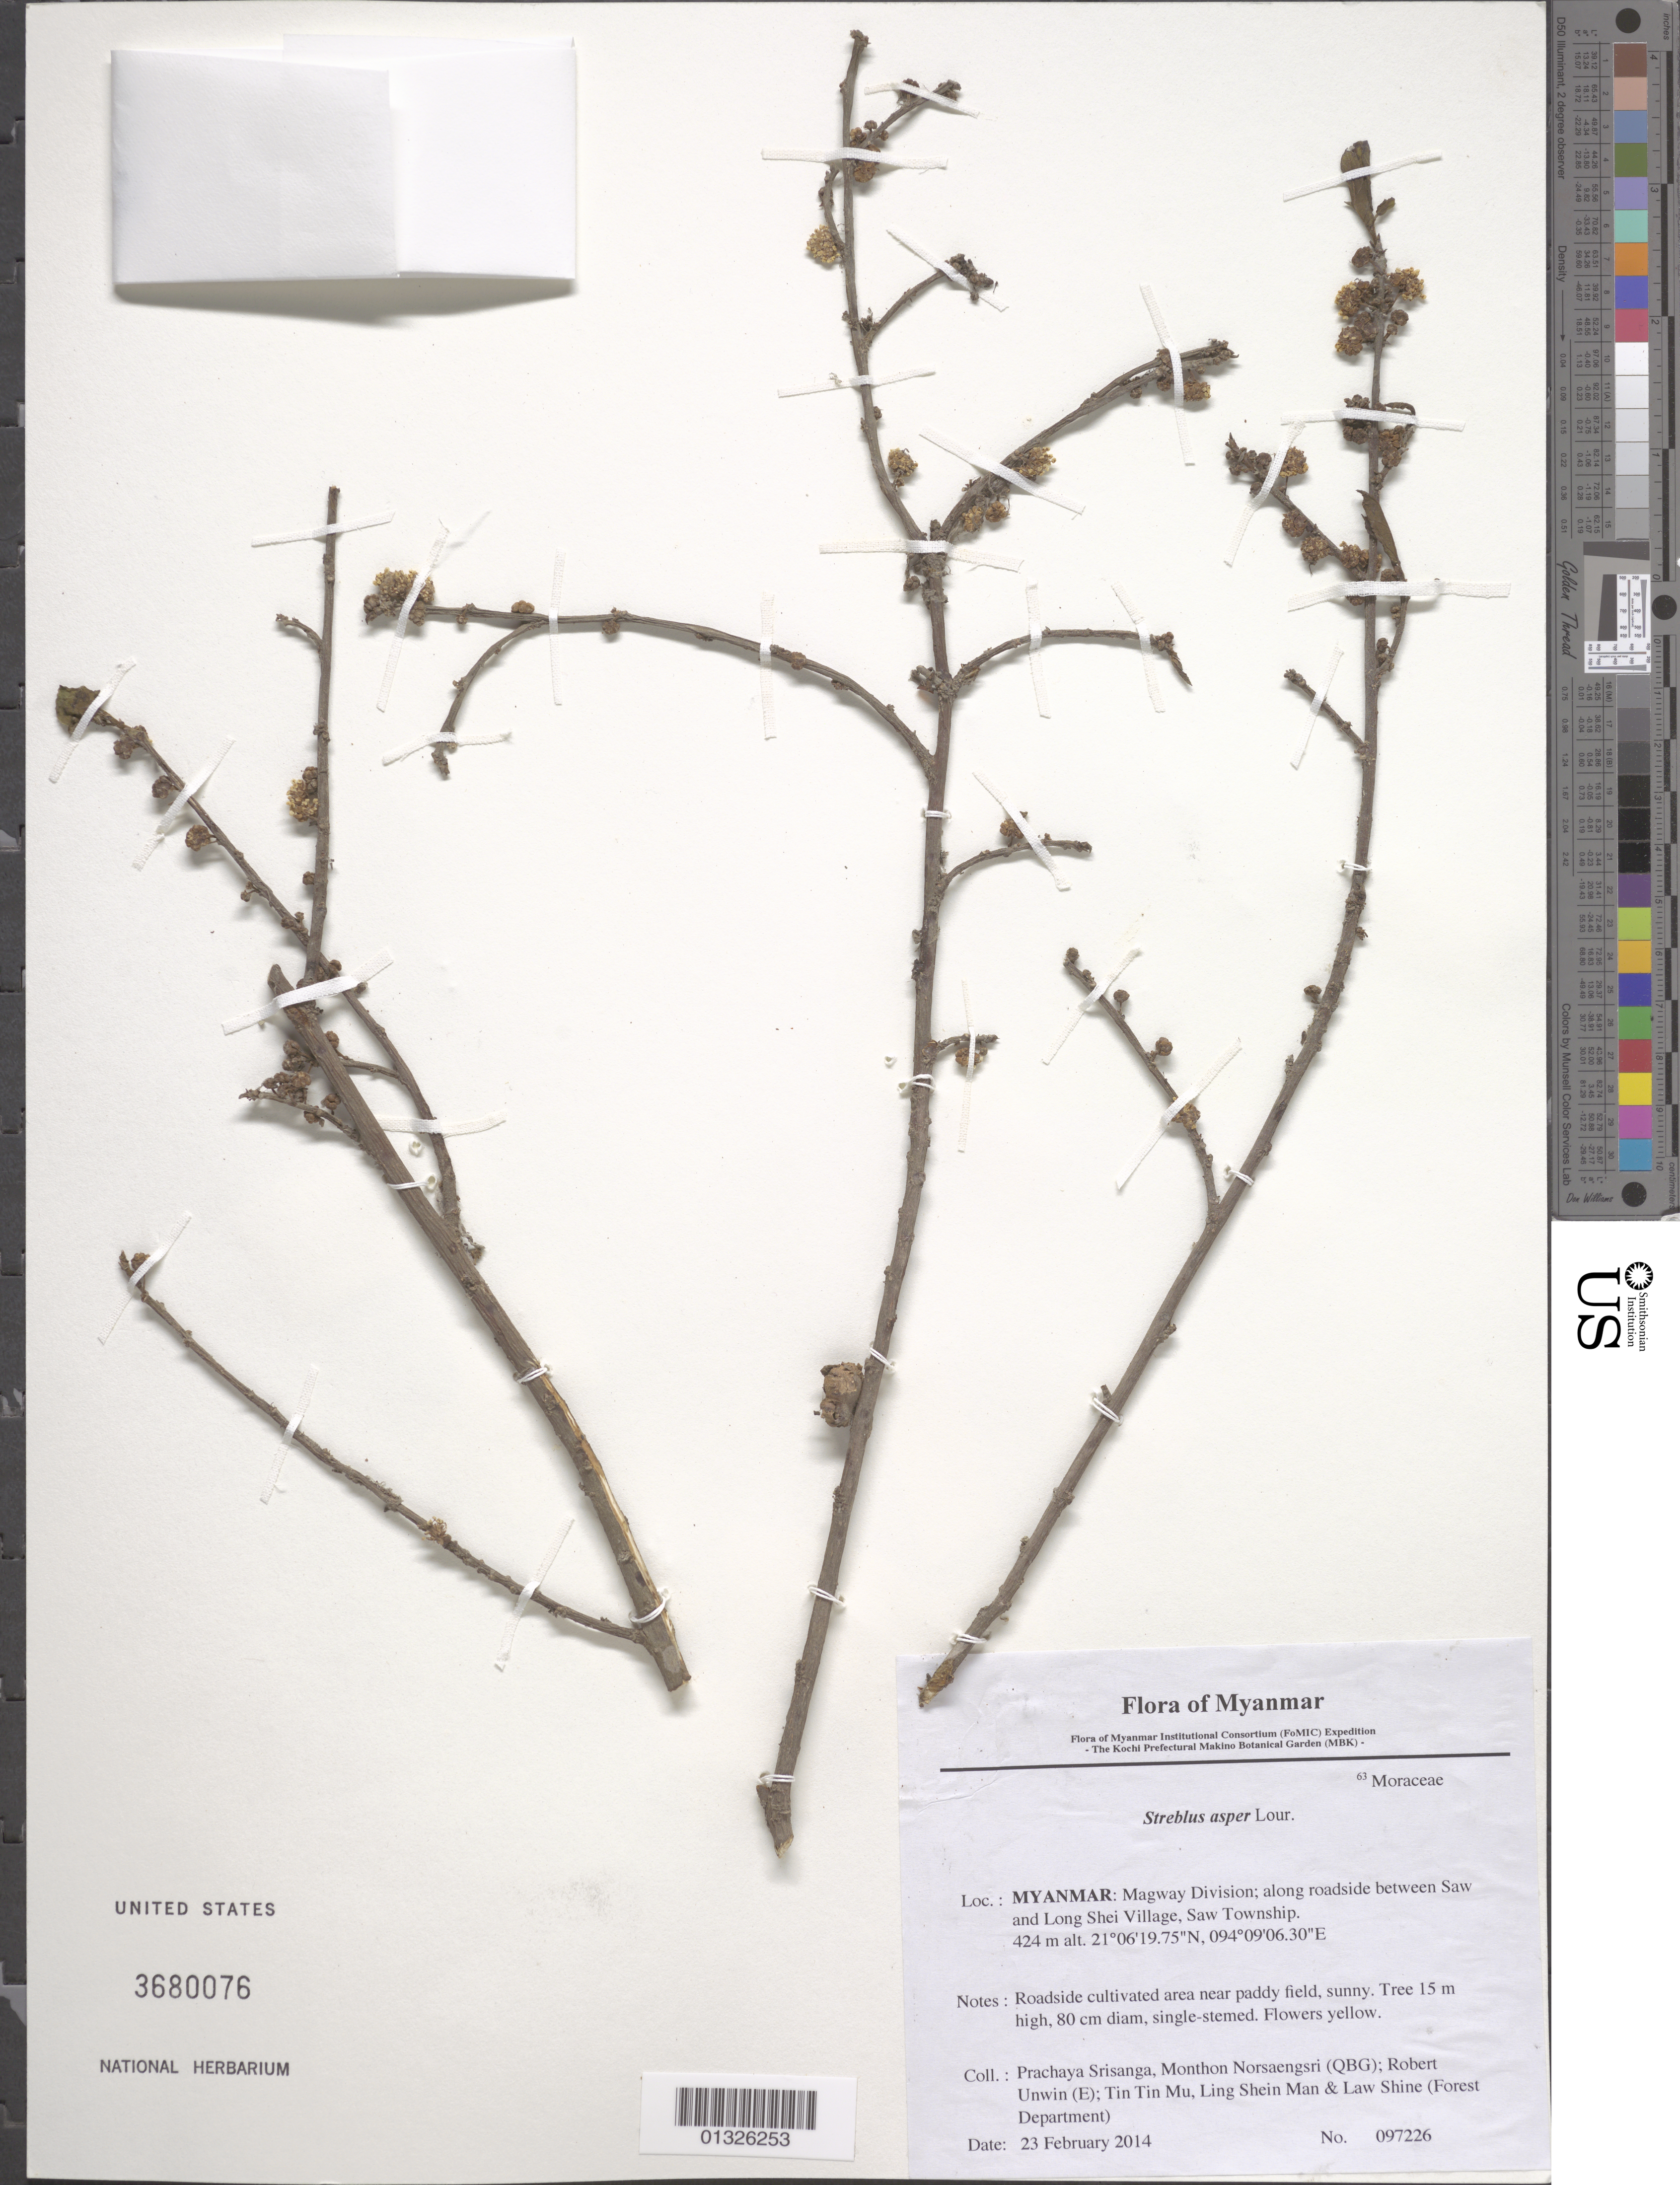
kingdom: Plantae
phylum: Tracheophyta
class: Magnoliopsida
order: Rosales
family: Moraceae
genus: Streblus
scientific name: Streblus asper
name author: Lour.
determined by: Tagane, S.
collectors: P. Srisanga, M. Norsaengsri, R. Unwin, Tin Tin Mu, Ling Shein Man & L. Shine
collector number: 97226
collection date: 2014-02-23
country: Myanmar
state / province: Chin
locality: Along roadside between Saw and Long Shei Village, Saw Township.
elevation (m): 424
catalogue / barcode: US 3680076